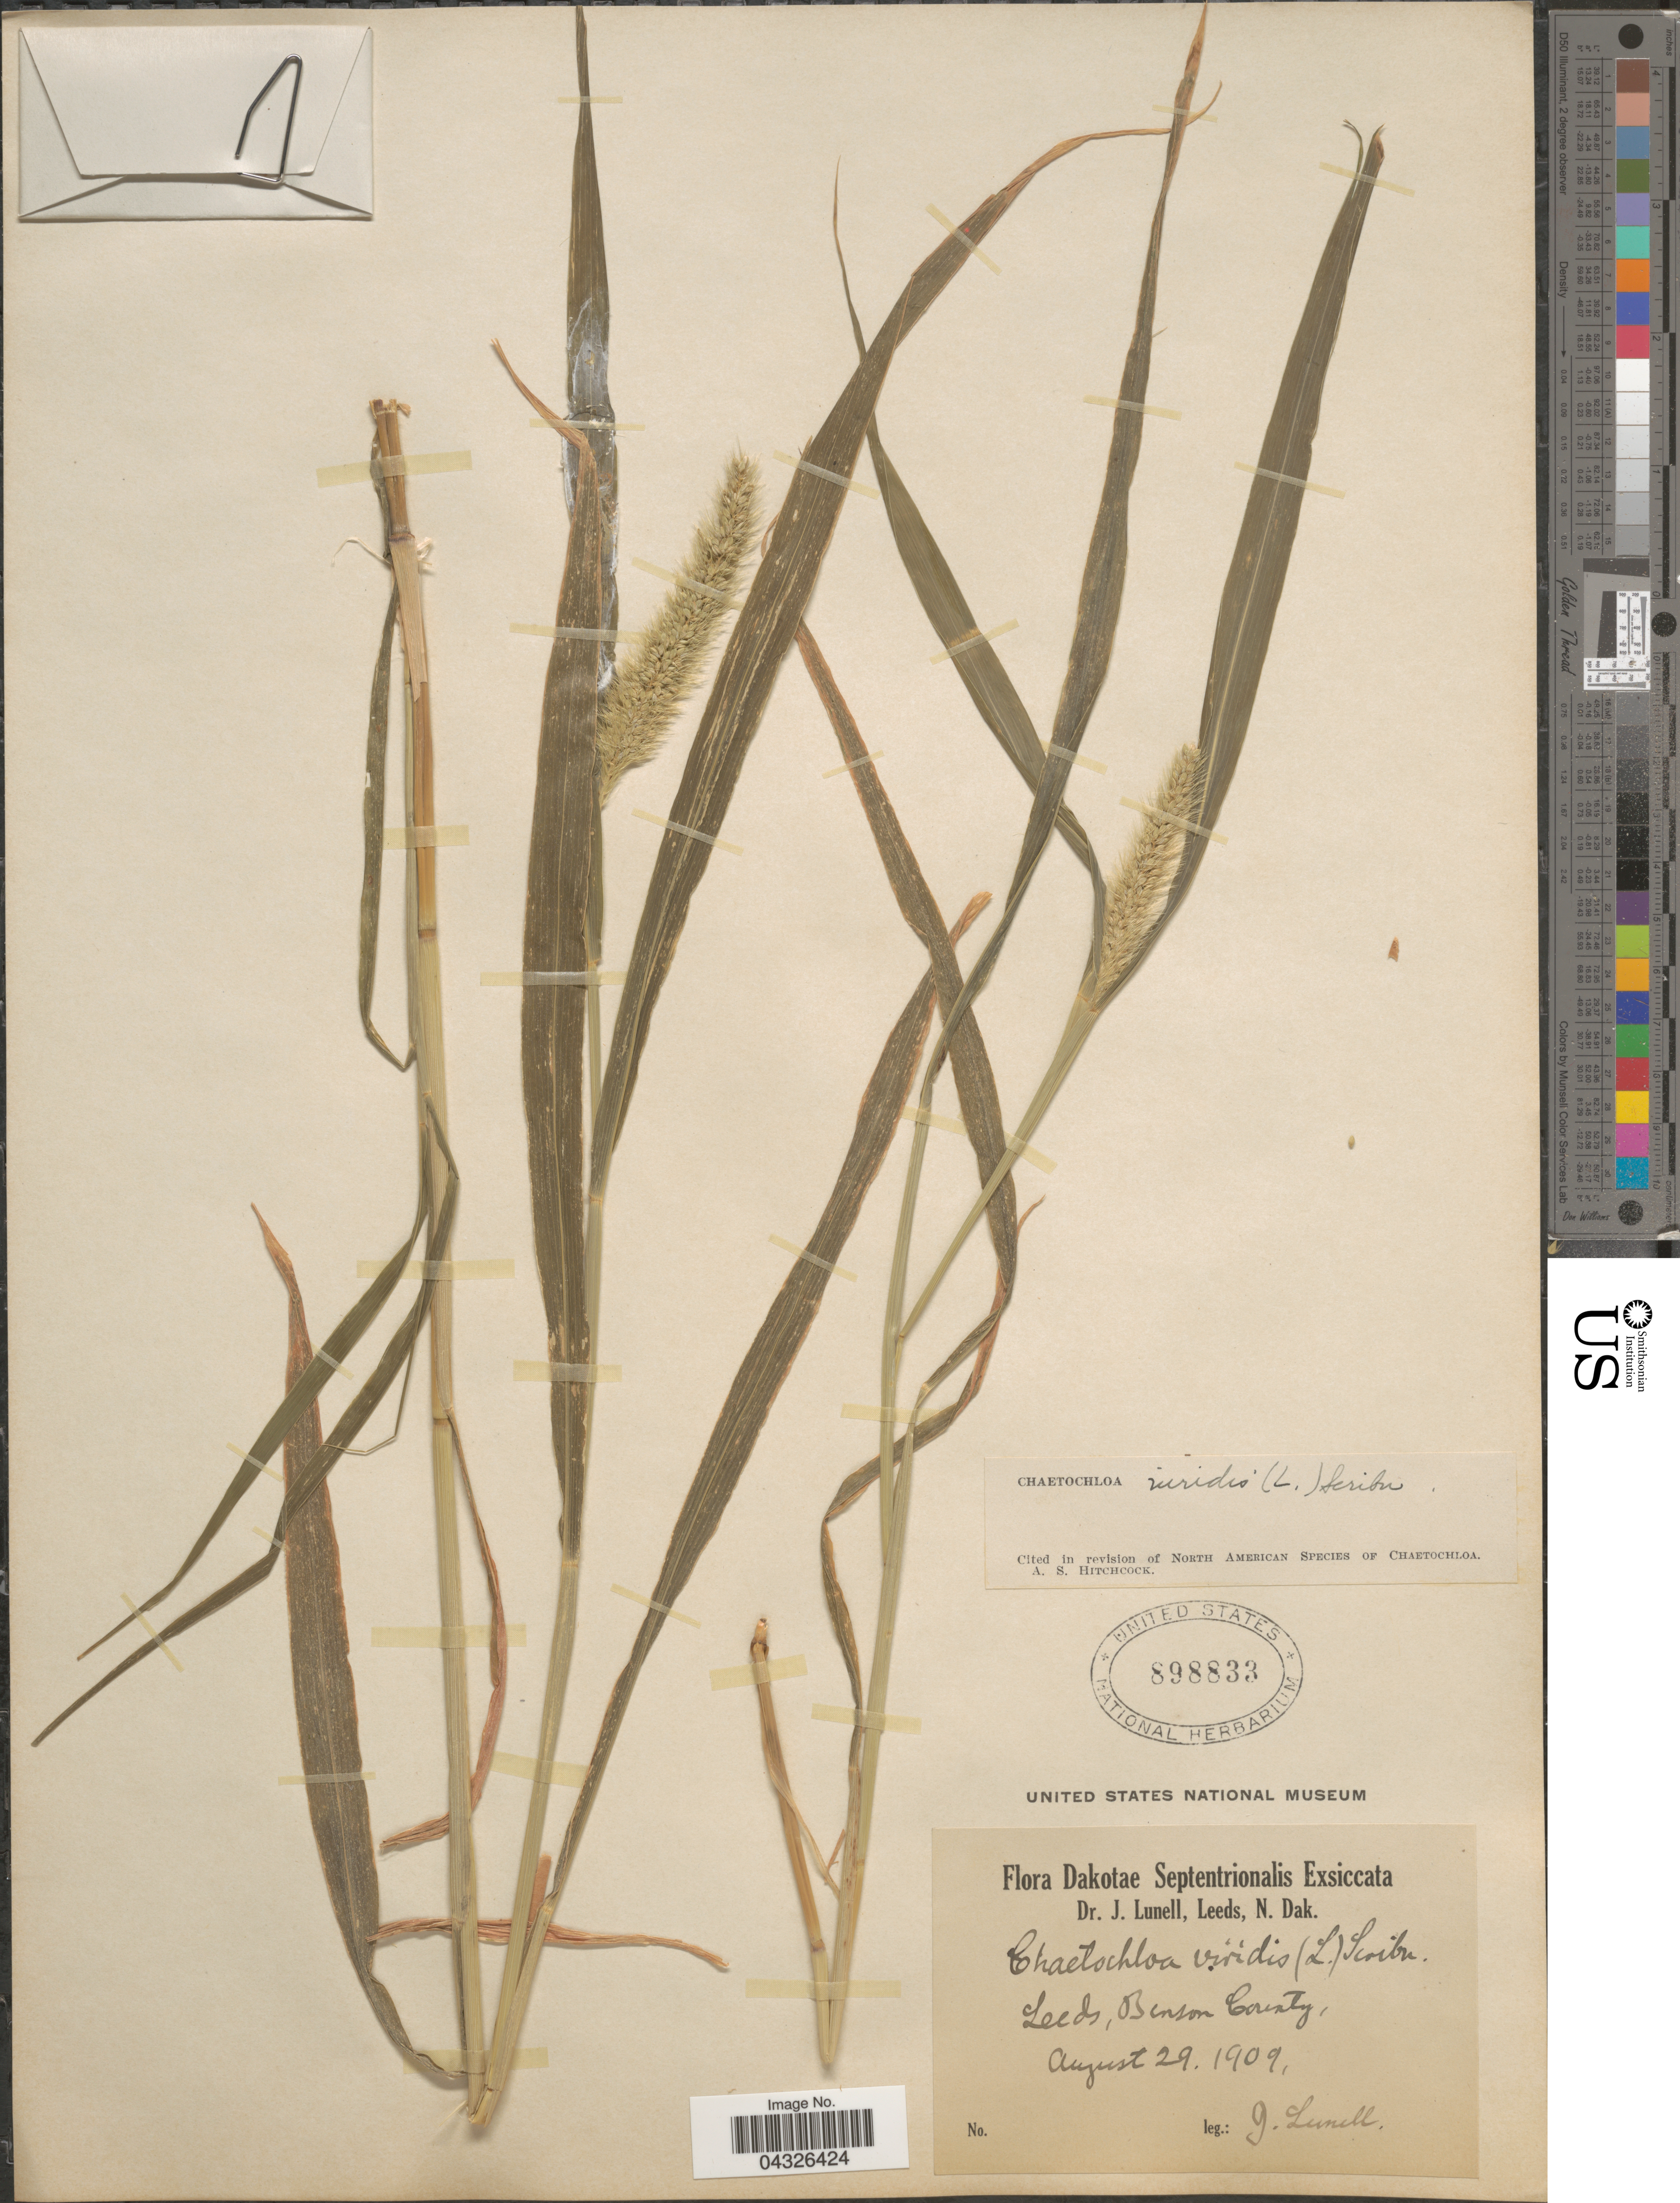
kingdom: Plantae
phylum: Tracheophyta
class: Liliopsida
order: Poales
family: Poaceae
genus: Setaria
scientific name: Setaria viridis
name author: (L.) P. Beauv.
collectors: J. Lunell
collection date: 1909-08-29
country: United States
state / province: North Dakota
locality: Dakotae Septentrionalis. Leeds, Benson County.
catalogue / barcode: US 898833